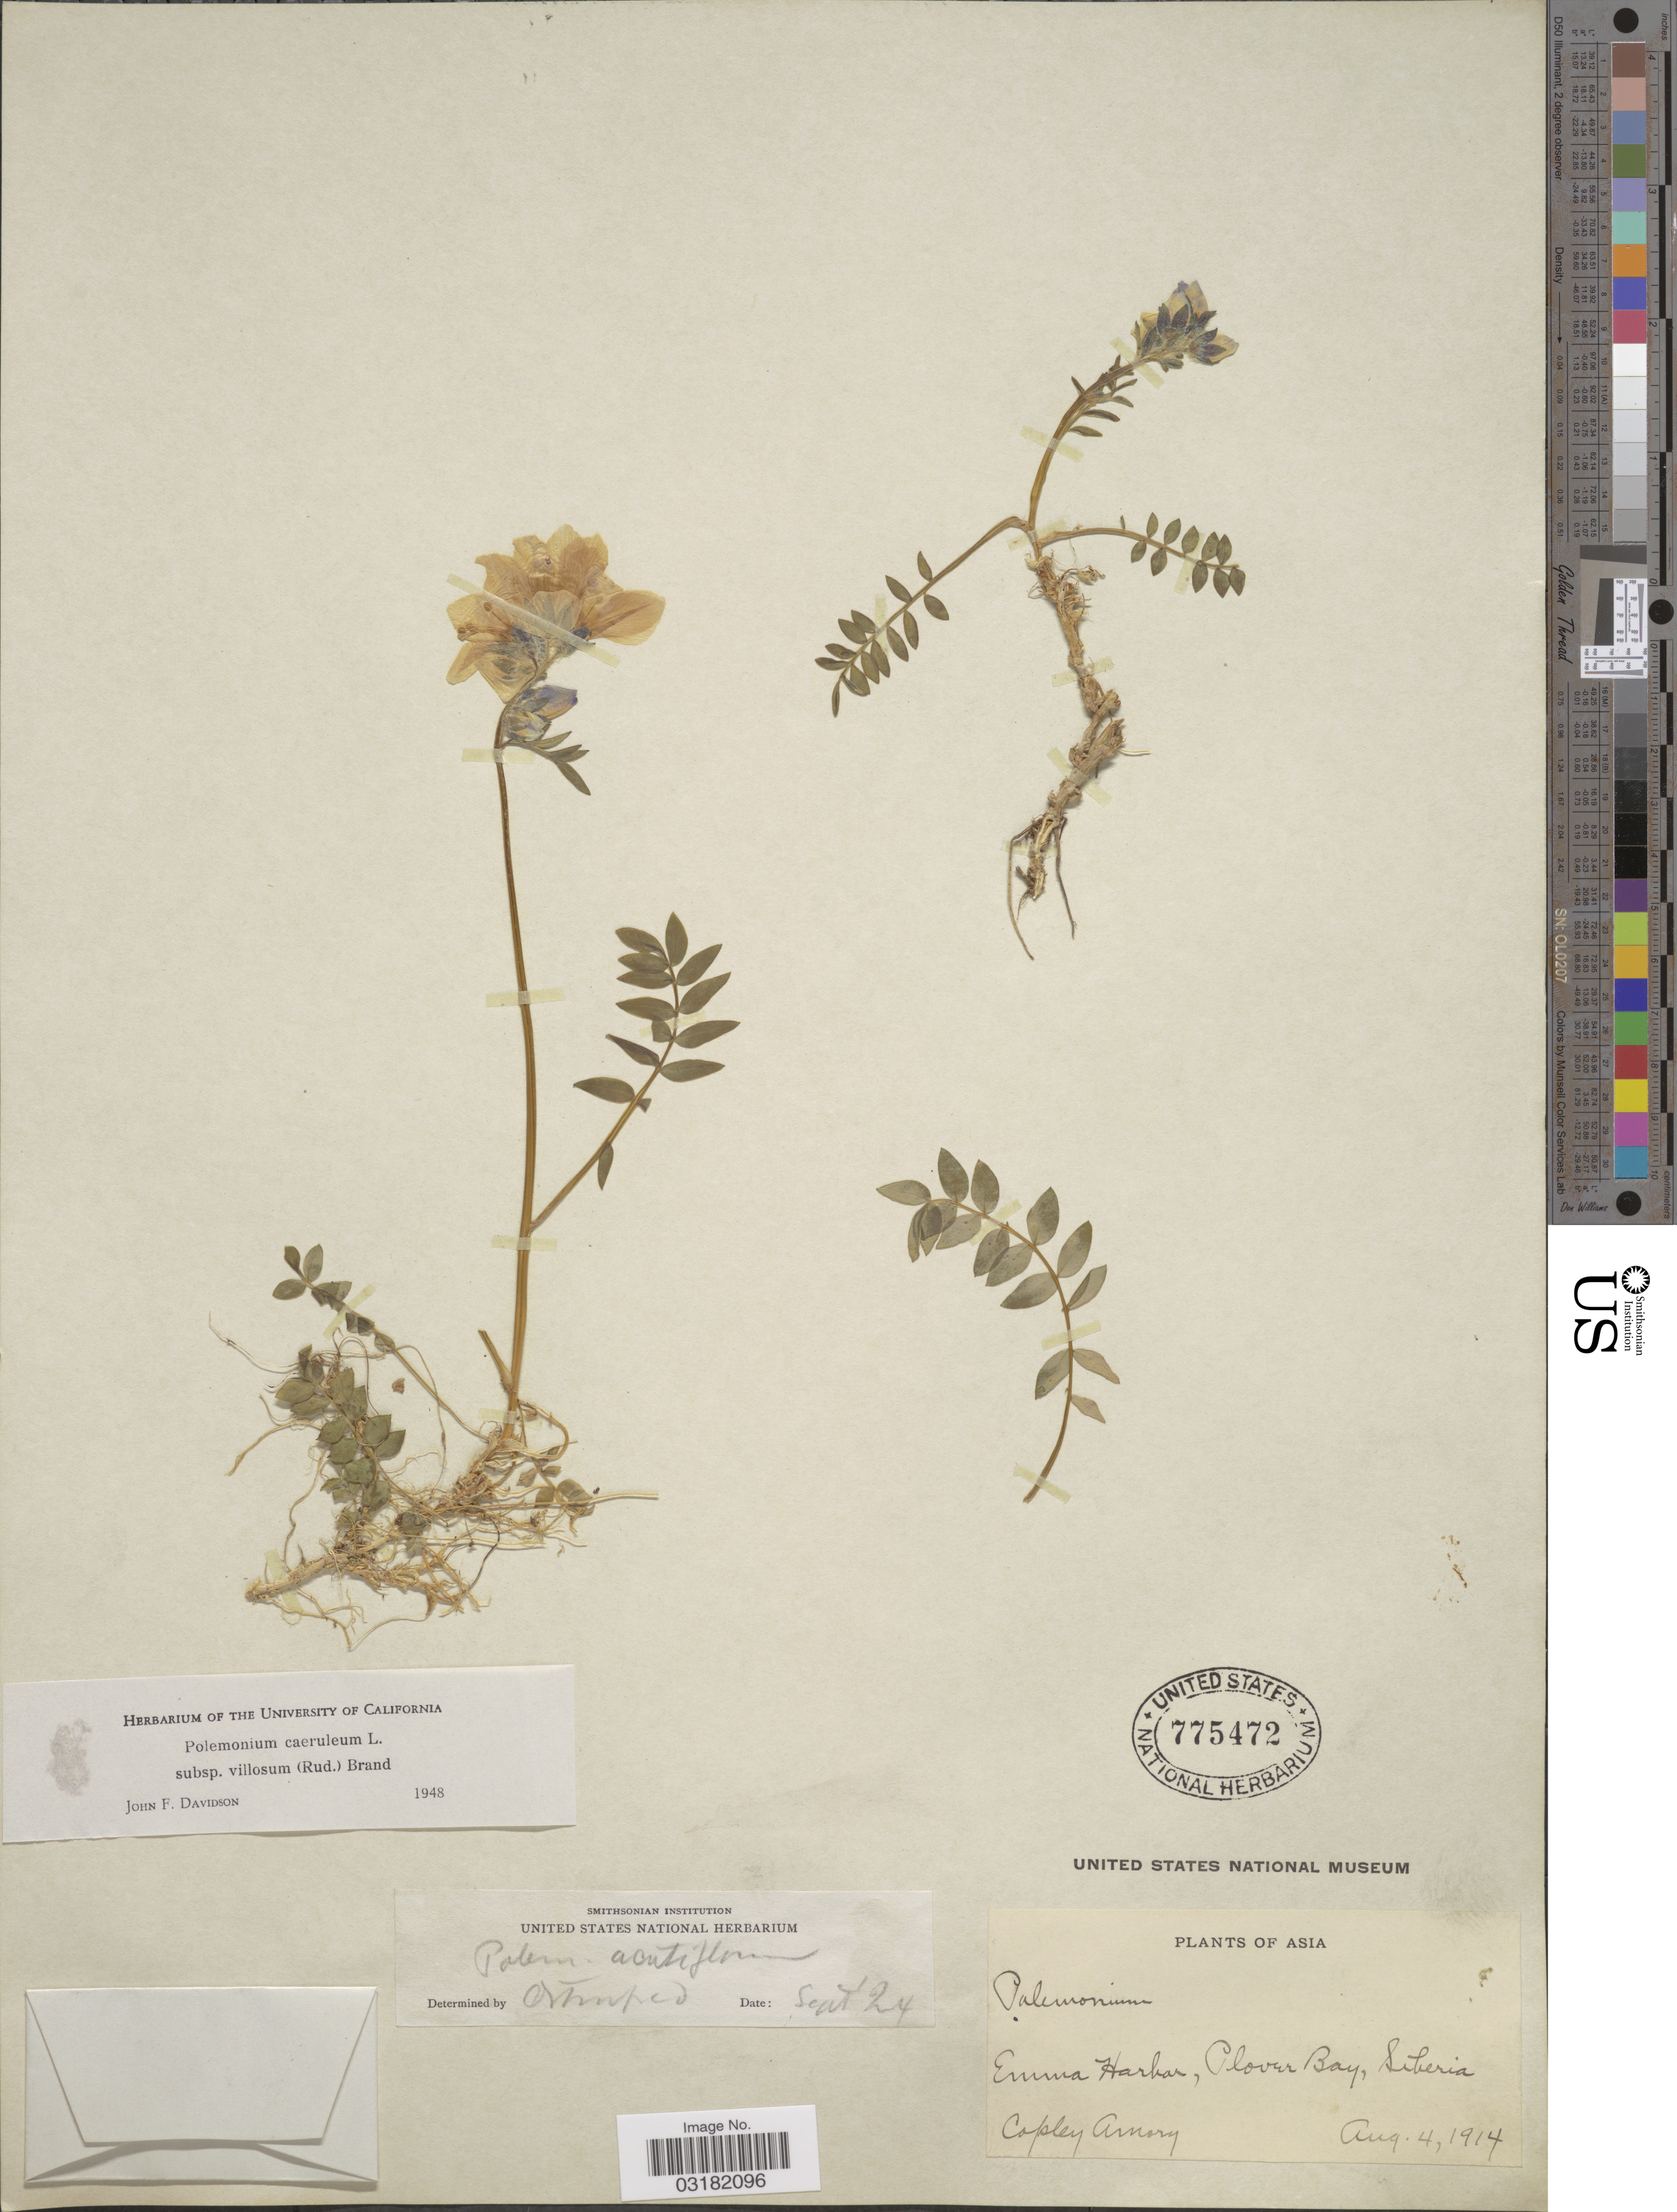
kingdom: Plantae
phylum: Tracheophyta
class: Magnoliopsida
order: Ericales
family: Polemoniaceae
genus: Polemonium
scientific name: Polemonium caeruleum subsp. villosum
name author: (Rudolph ex Georgi) Brand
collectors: C. Amary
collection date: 1914-08-04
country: Russian Federation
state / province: Chukotka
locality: Emma Harbor, Plover Bay, Siberia. Asia.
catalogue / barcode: US 775472